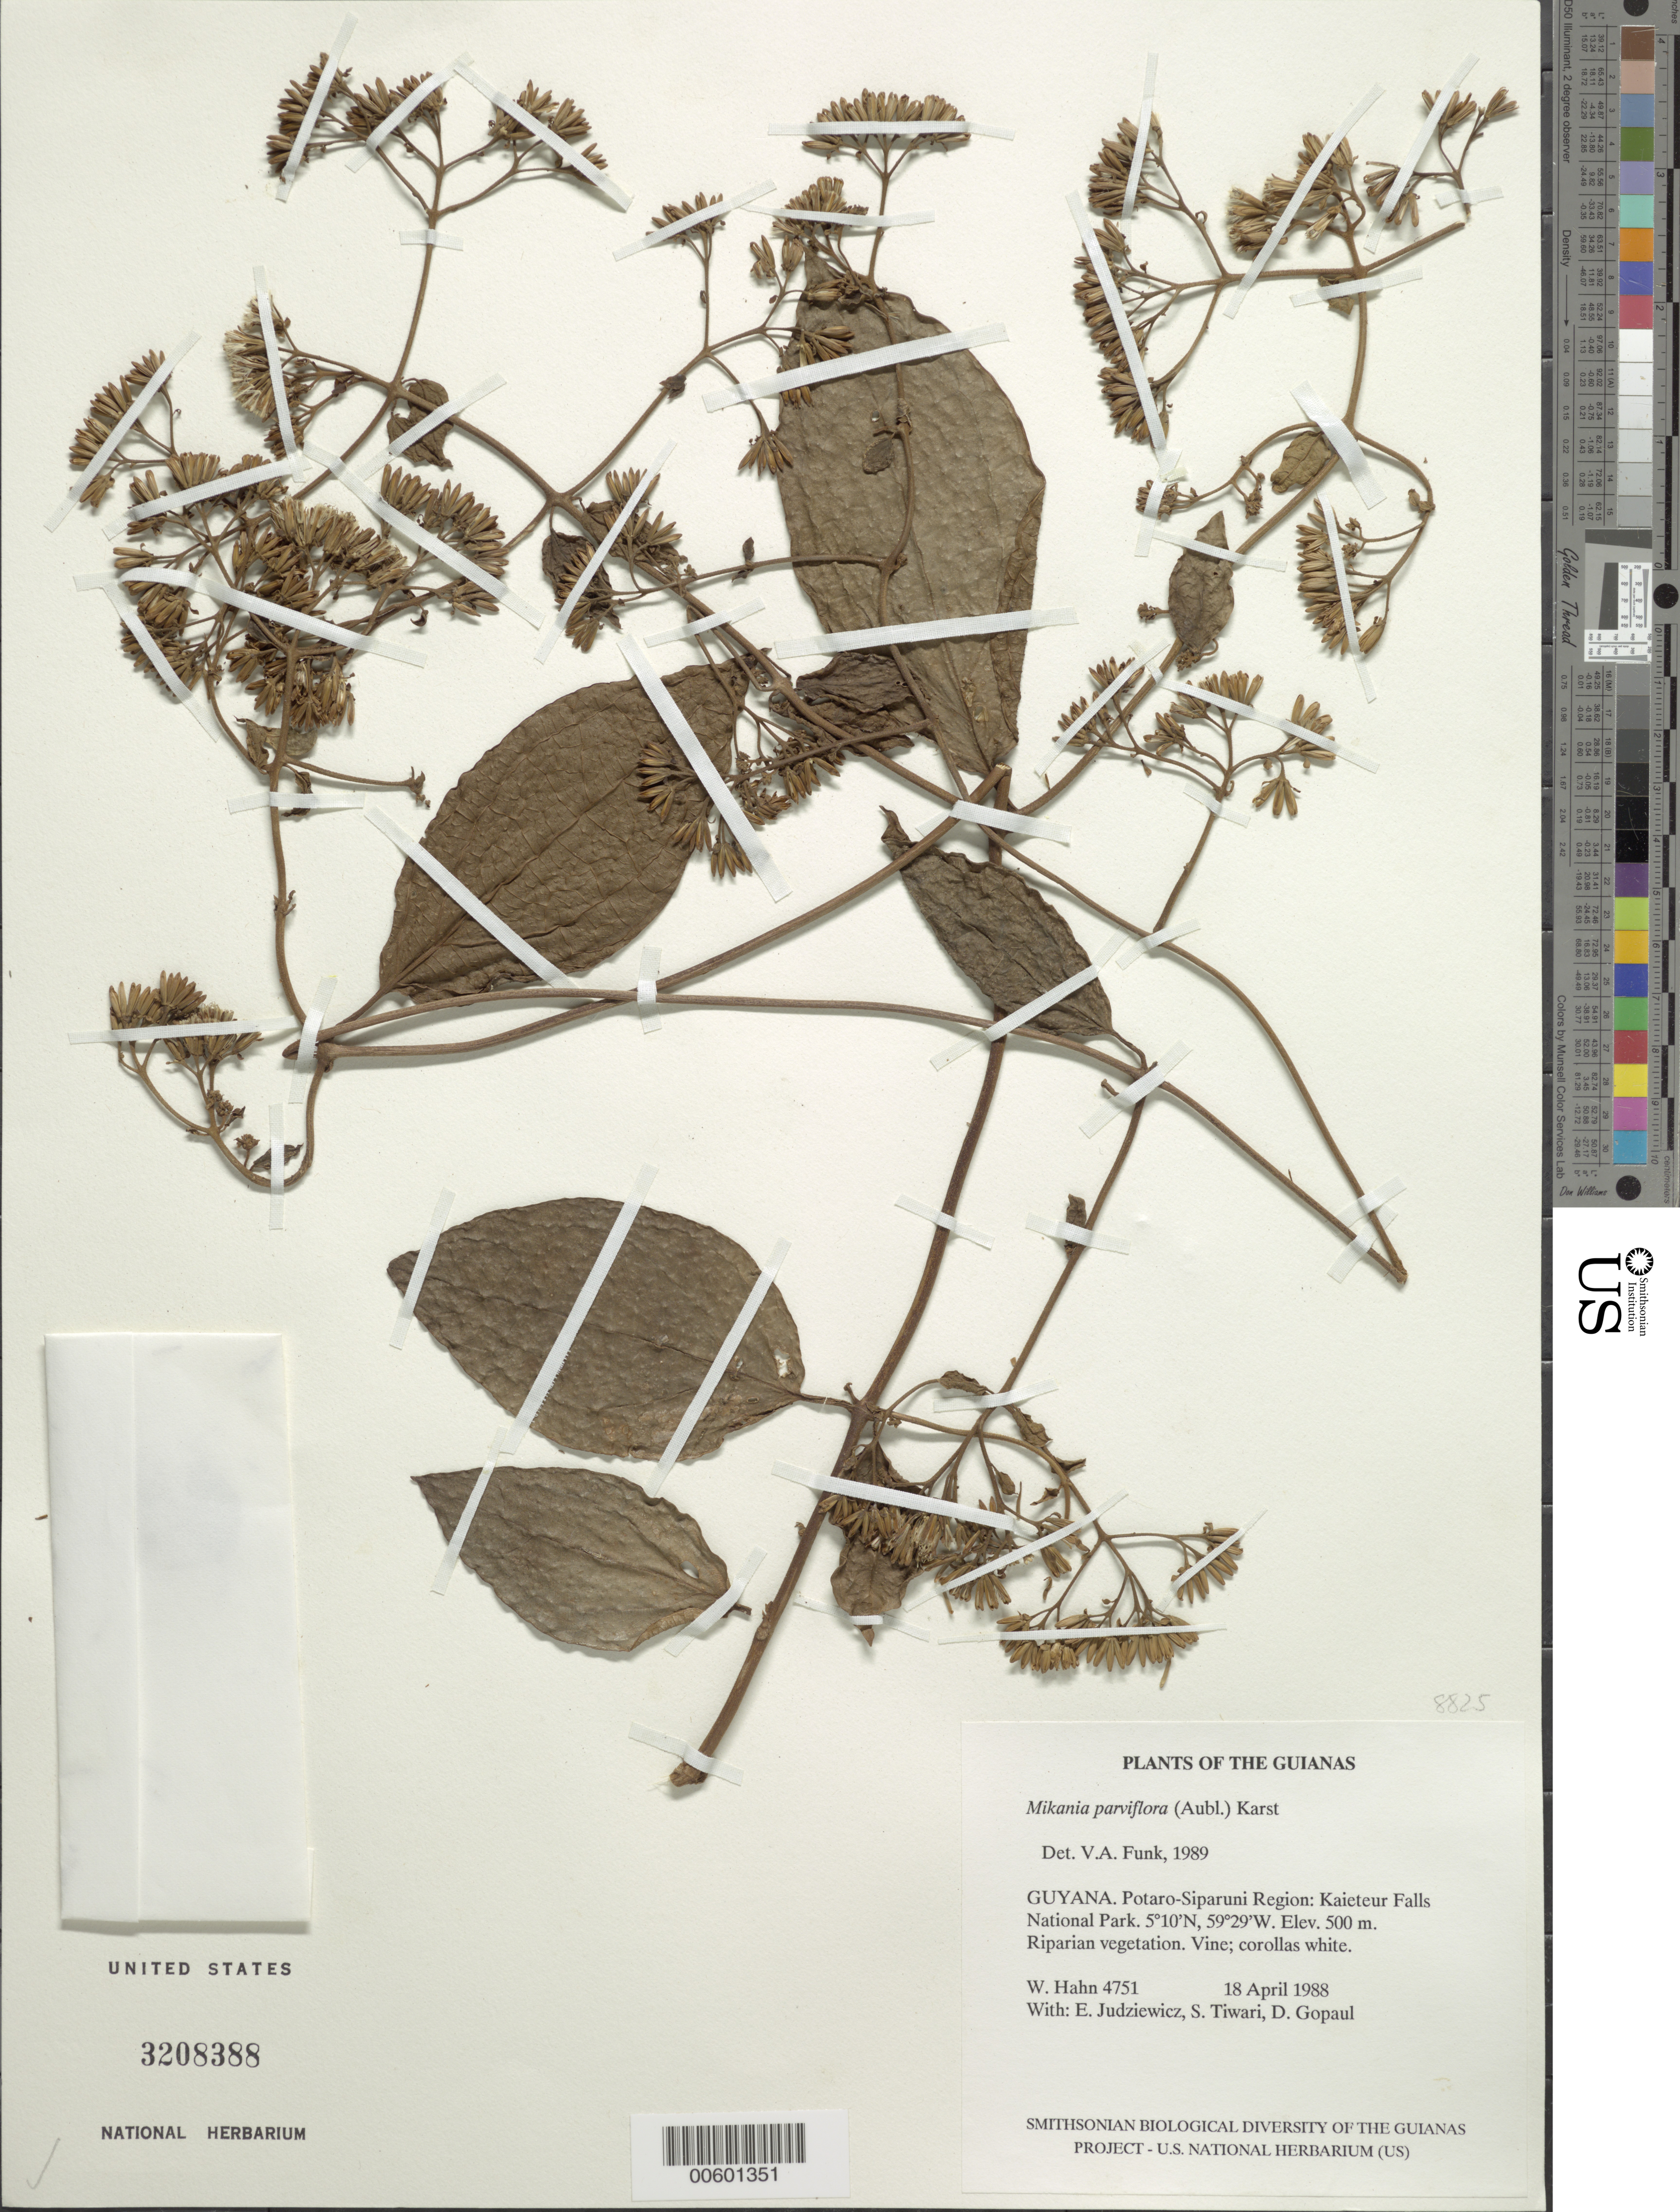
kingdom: Plantae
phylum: Tracheophyta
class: Magnoliopsida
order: Asterales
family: Asteraceae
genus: Mikania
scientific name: Mikania parviflora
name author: (Aubl.) H. Karst.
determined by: Funk, Vicki A., (BOT), Smithsonian Institution - National Museum of Natural History (UNITED STATES)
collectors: W. Hahn, E. J. Judziewicz, S. Tiwari & D. Gopaul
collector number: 4751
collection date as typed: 18 April 1988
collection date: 1988-04-18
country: Guyana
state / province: Potaro-Siparuni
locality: Kaieteur Falls National Park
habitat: Riparian vegetation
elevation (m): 500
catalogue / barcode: US 3208388